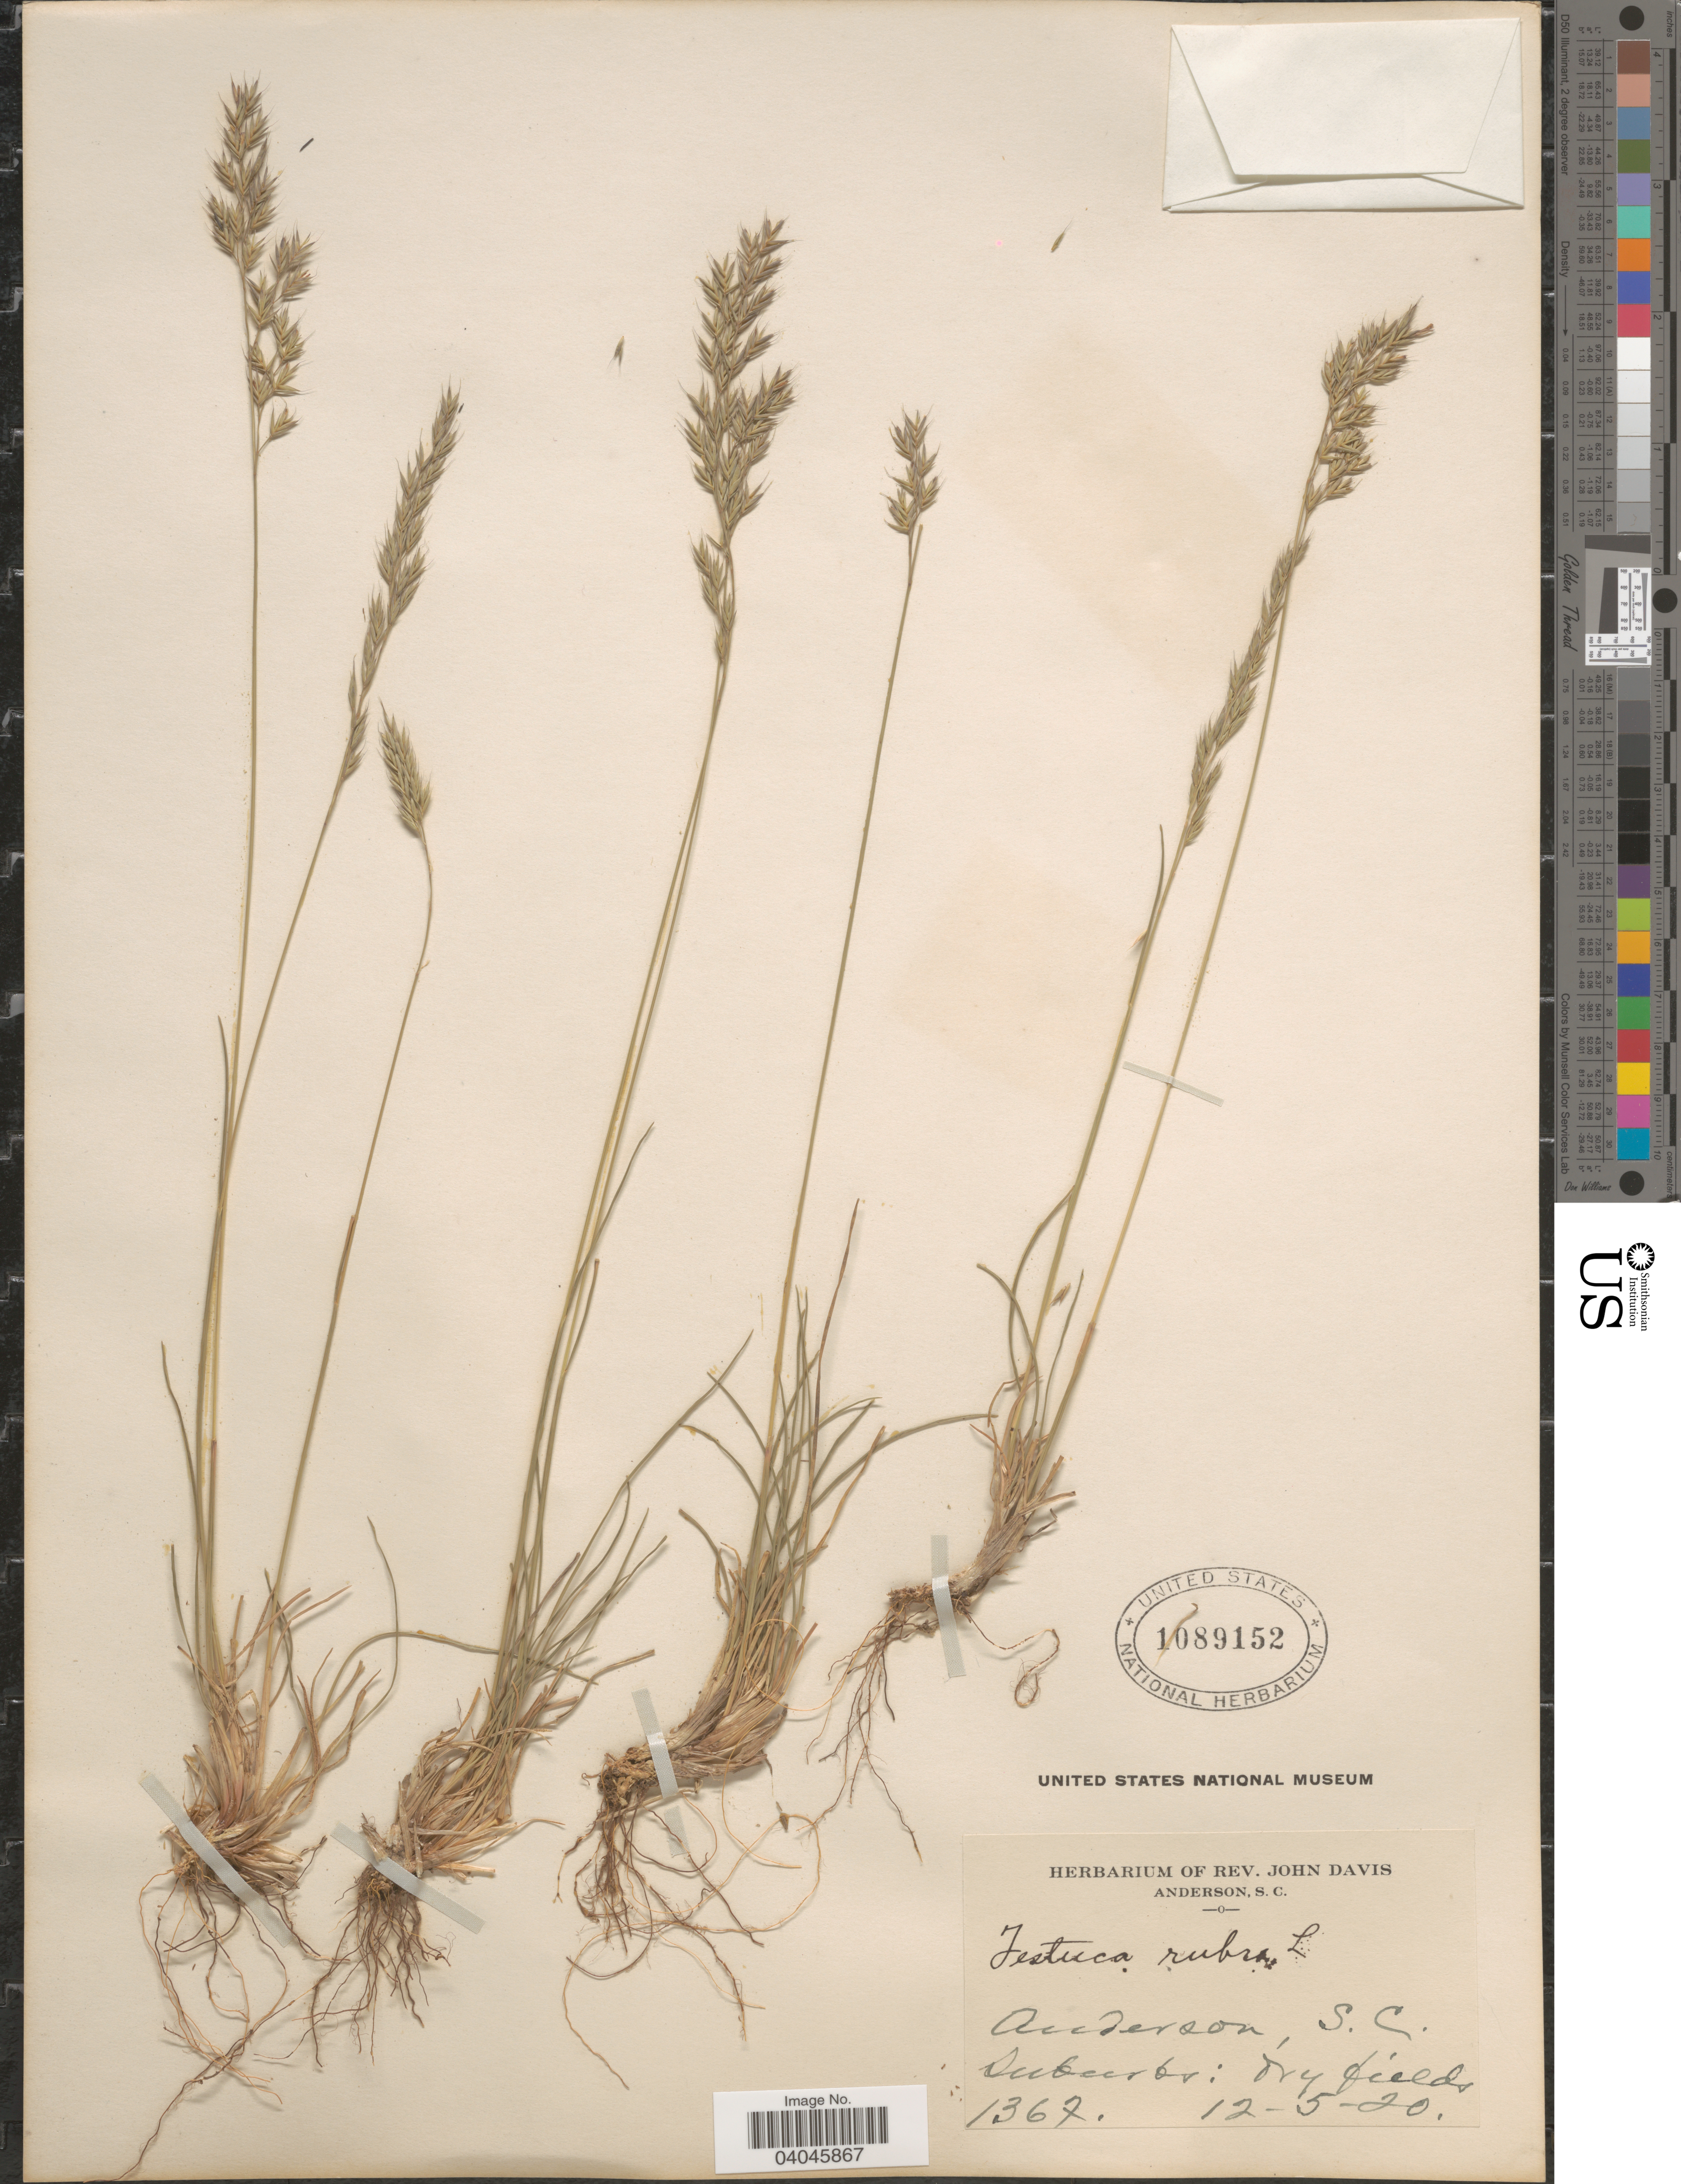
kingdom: Plantae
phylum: Tracheophyta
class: Liliopsida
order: Poales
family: Poaceae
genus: Festuca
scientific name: Festuca rubra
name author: L.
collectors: ex herb. Rev. John Davis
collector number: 1367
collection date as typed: Transcribed d/m/y: 5/12/20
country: United States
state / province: South Carolina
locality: Anderson. Suburbs: Dry fields.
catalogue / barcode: US 1089152